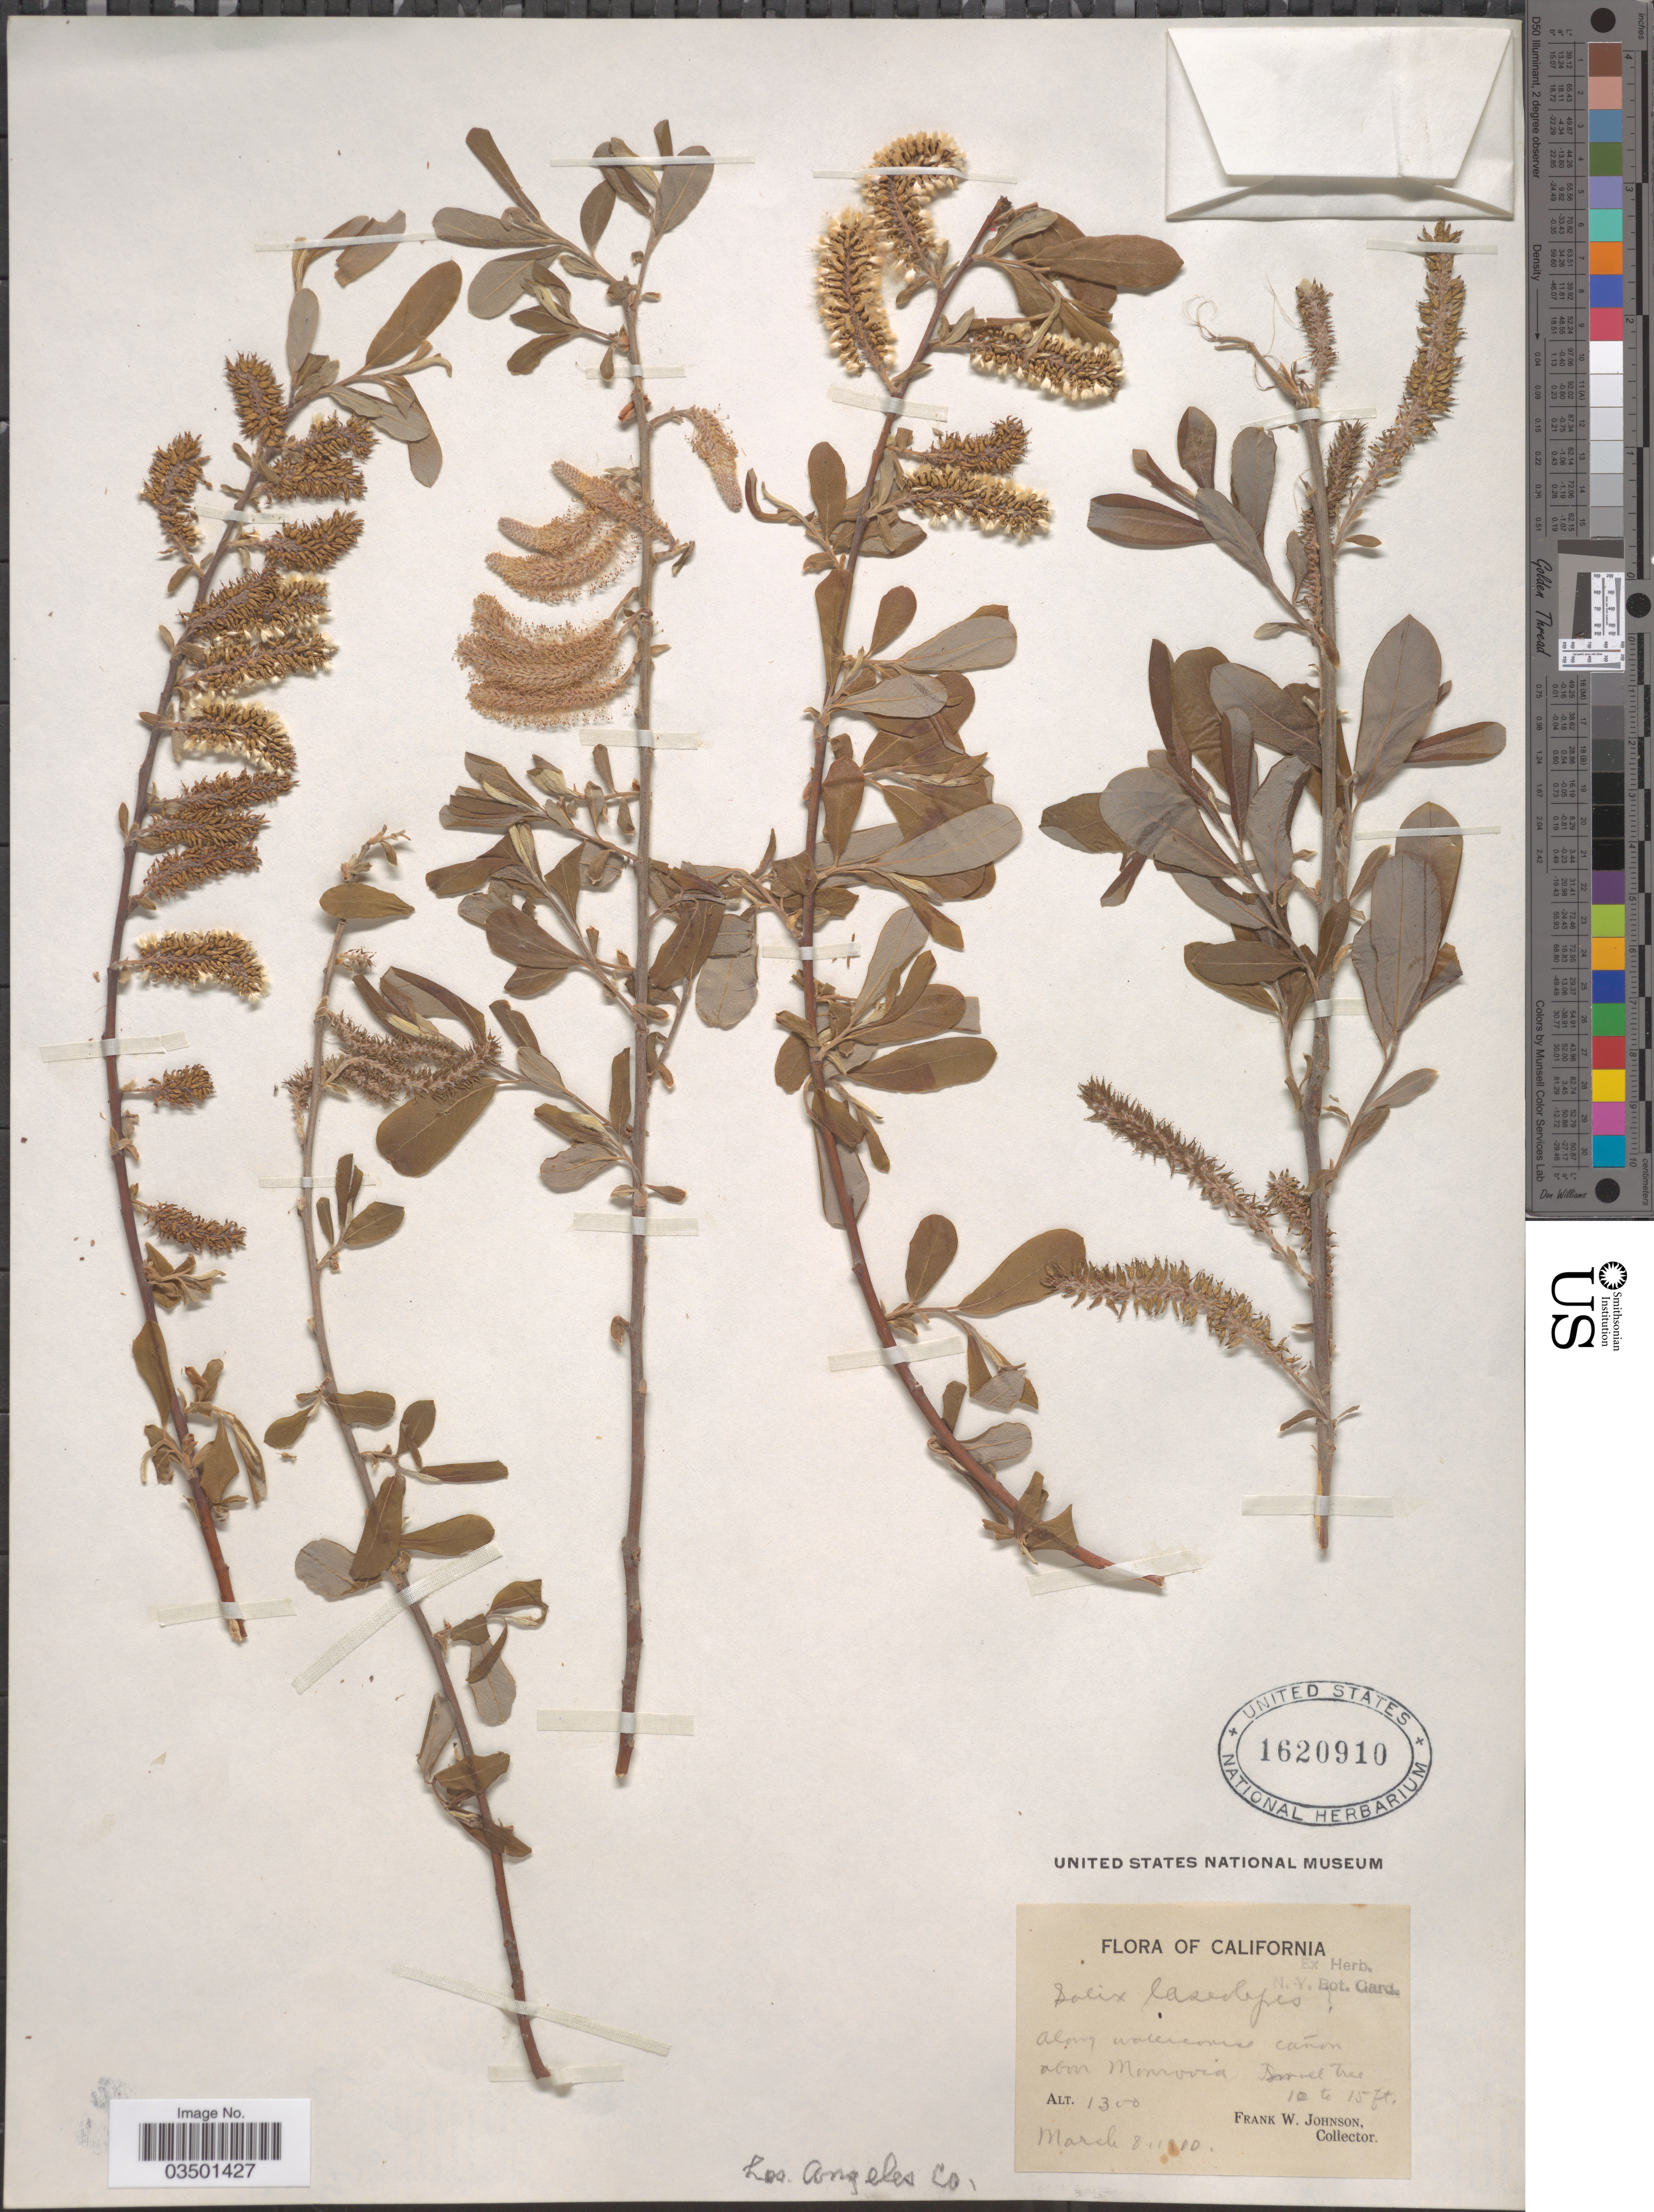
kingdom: Plantae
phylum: Tracheophyta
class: Magnoliopsida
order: Malpighiales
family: Salicaceae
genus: Salix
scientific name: Salix lasiolepis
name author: Benth.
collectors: F. W. Johnson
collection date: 1910-03-08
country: United States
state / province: California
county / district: Los Angeles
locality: Along watercourse cañon above Monrovia. Los Angeles Co.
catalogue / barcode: US 1620910